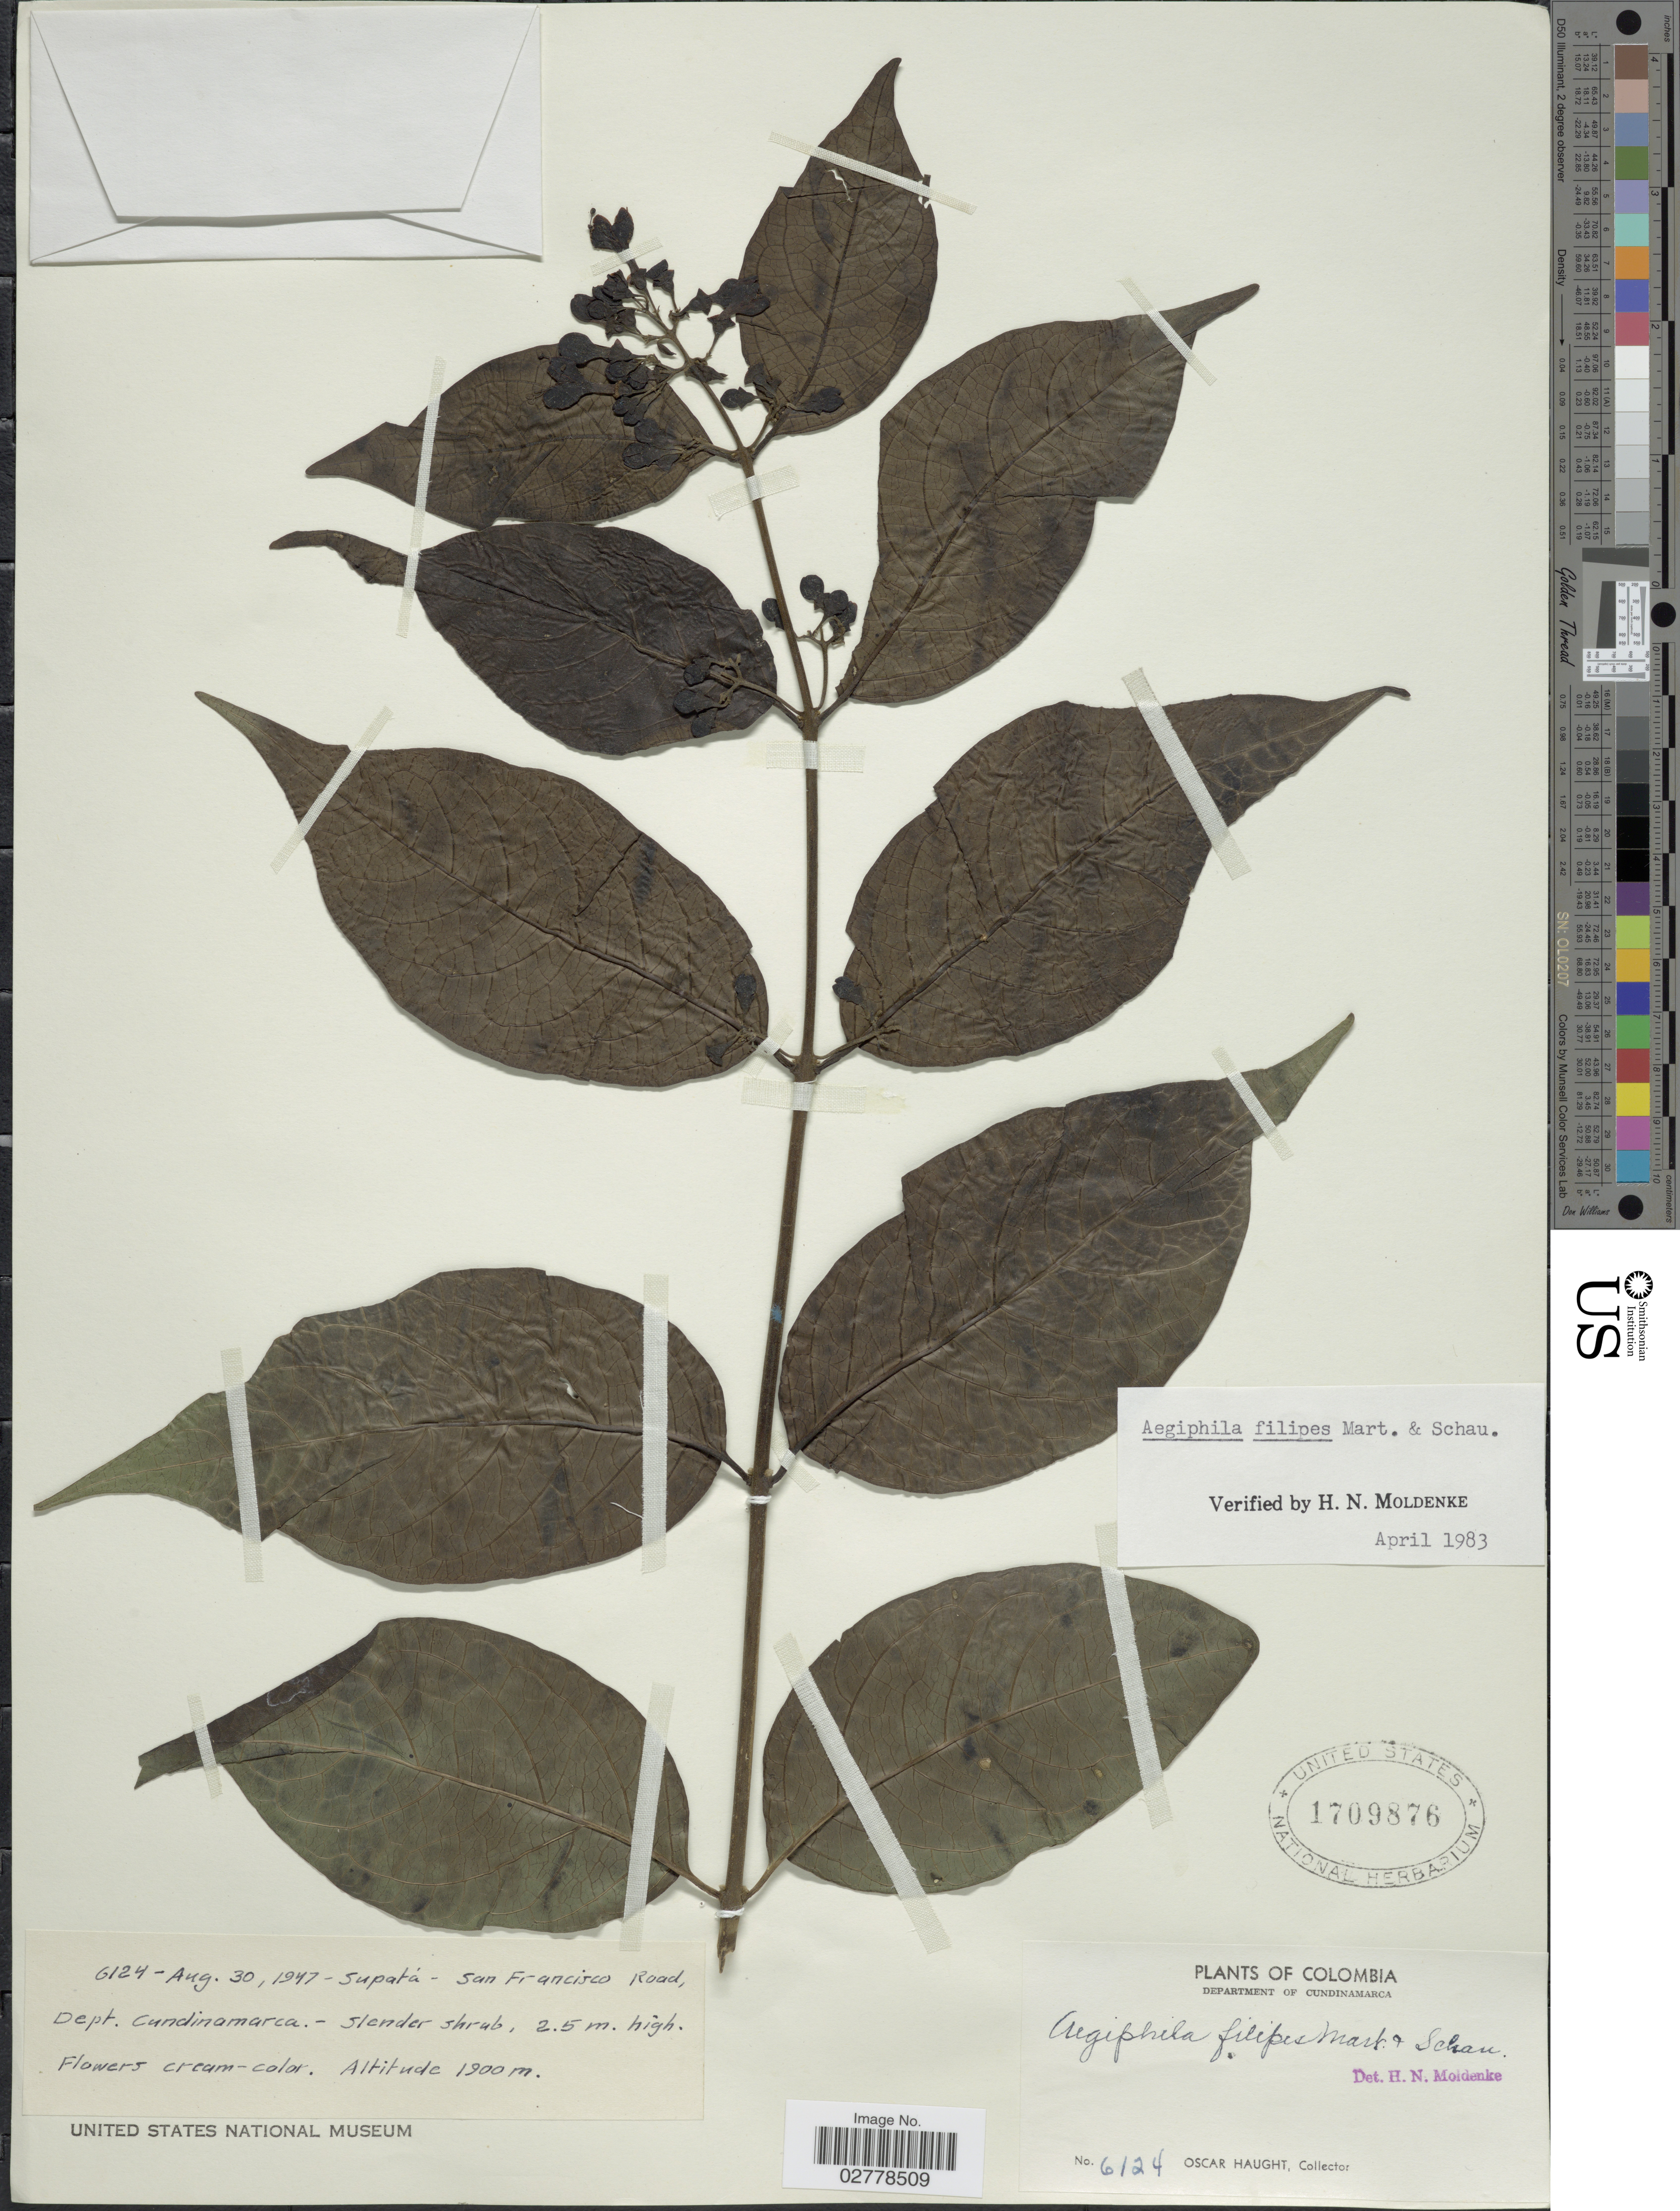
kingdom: Plantae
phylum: Tracheophyta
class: Magnoliopsida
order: Lamiales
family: Lamiaceae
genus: Aegiphila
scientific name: Aegiphila filipes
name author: Mart. & Schauer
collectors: O. L. Haught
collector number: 6124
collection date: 1947-08-30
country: Colombia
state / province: Cundinamarca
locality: Department of Cundinamarca, Supatá - San Francisco Road.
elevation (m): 1900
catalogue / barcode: US 1709876